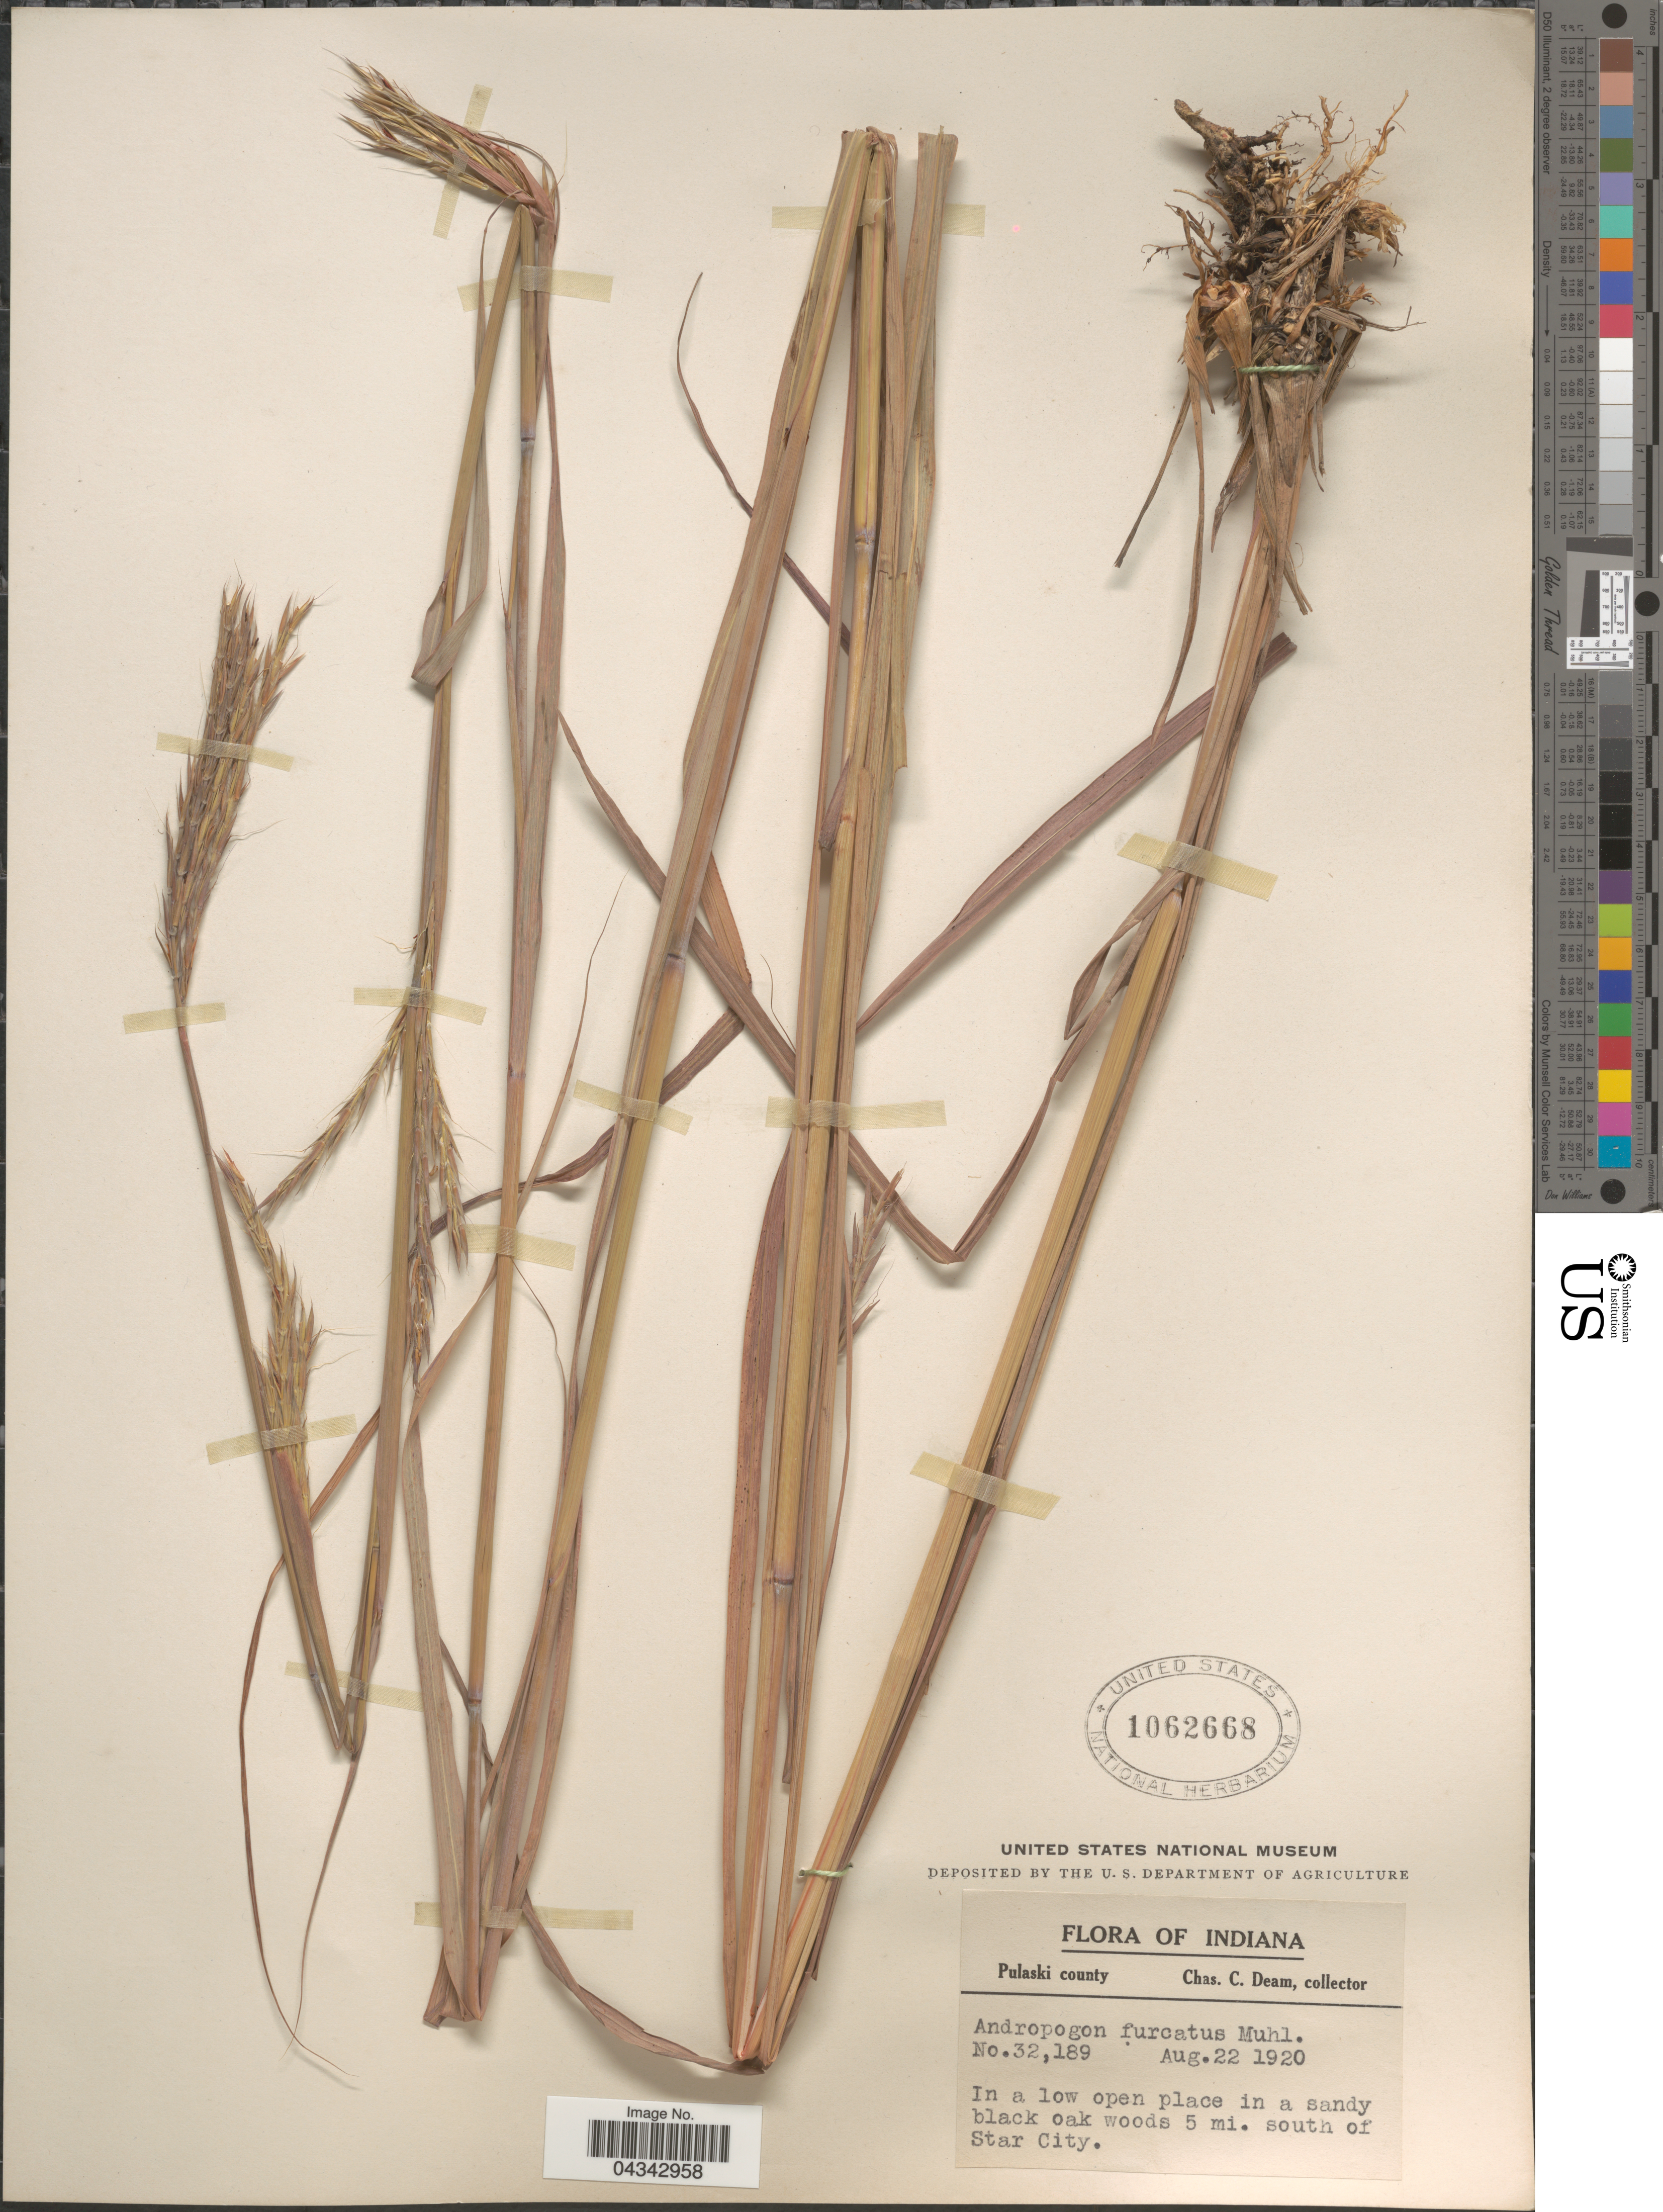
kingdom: Plantae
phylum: Tracheophyta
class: Liliopsida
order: Poales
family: Poaceae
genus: Andropogon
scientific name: Andropogon gerardii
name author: Vitman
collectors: C. C. Deam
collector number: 32189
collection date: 1920-08-22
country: United States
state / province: Indiana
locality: Pulaski county. In a low open place in a sandy black oak woods 5 mi. south of Star City.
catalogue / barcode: US 1062668